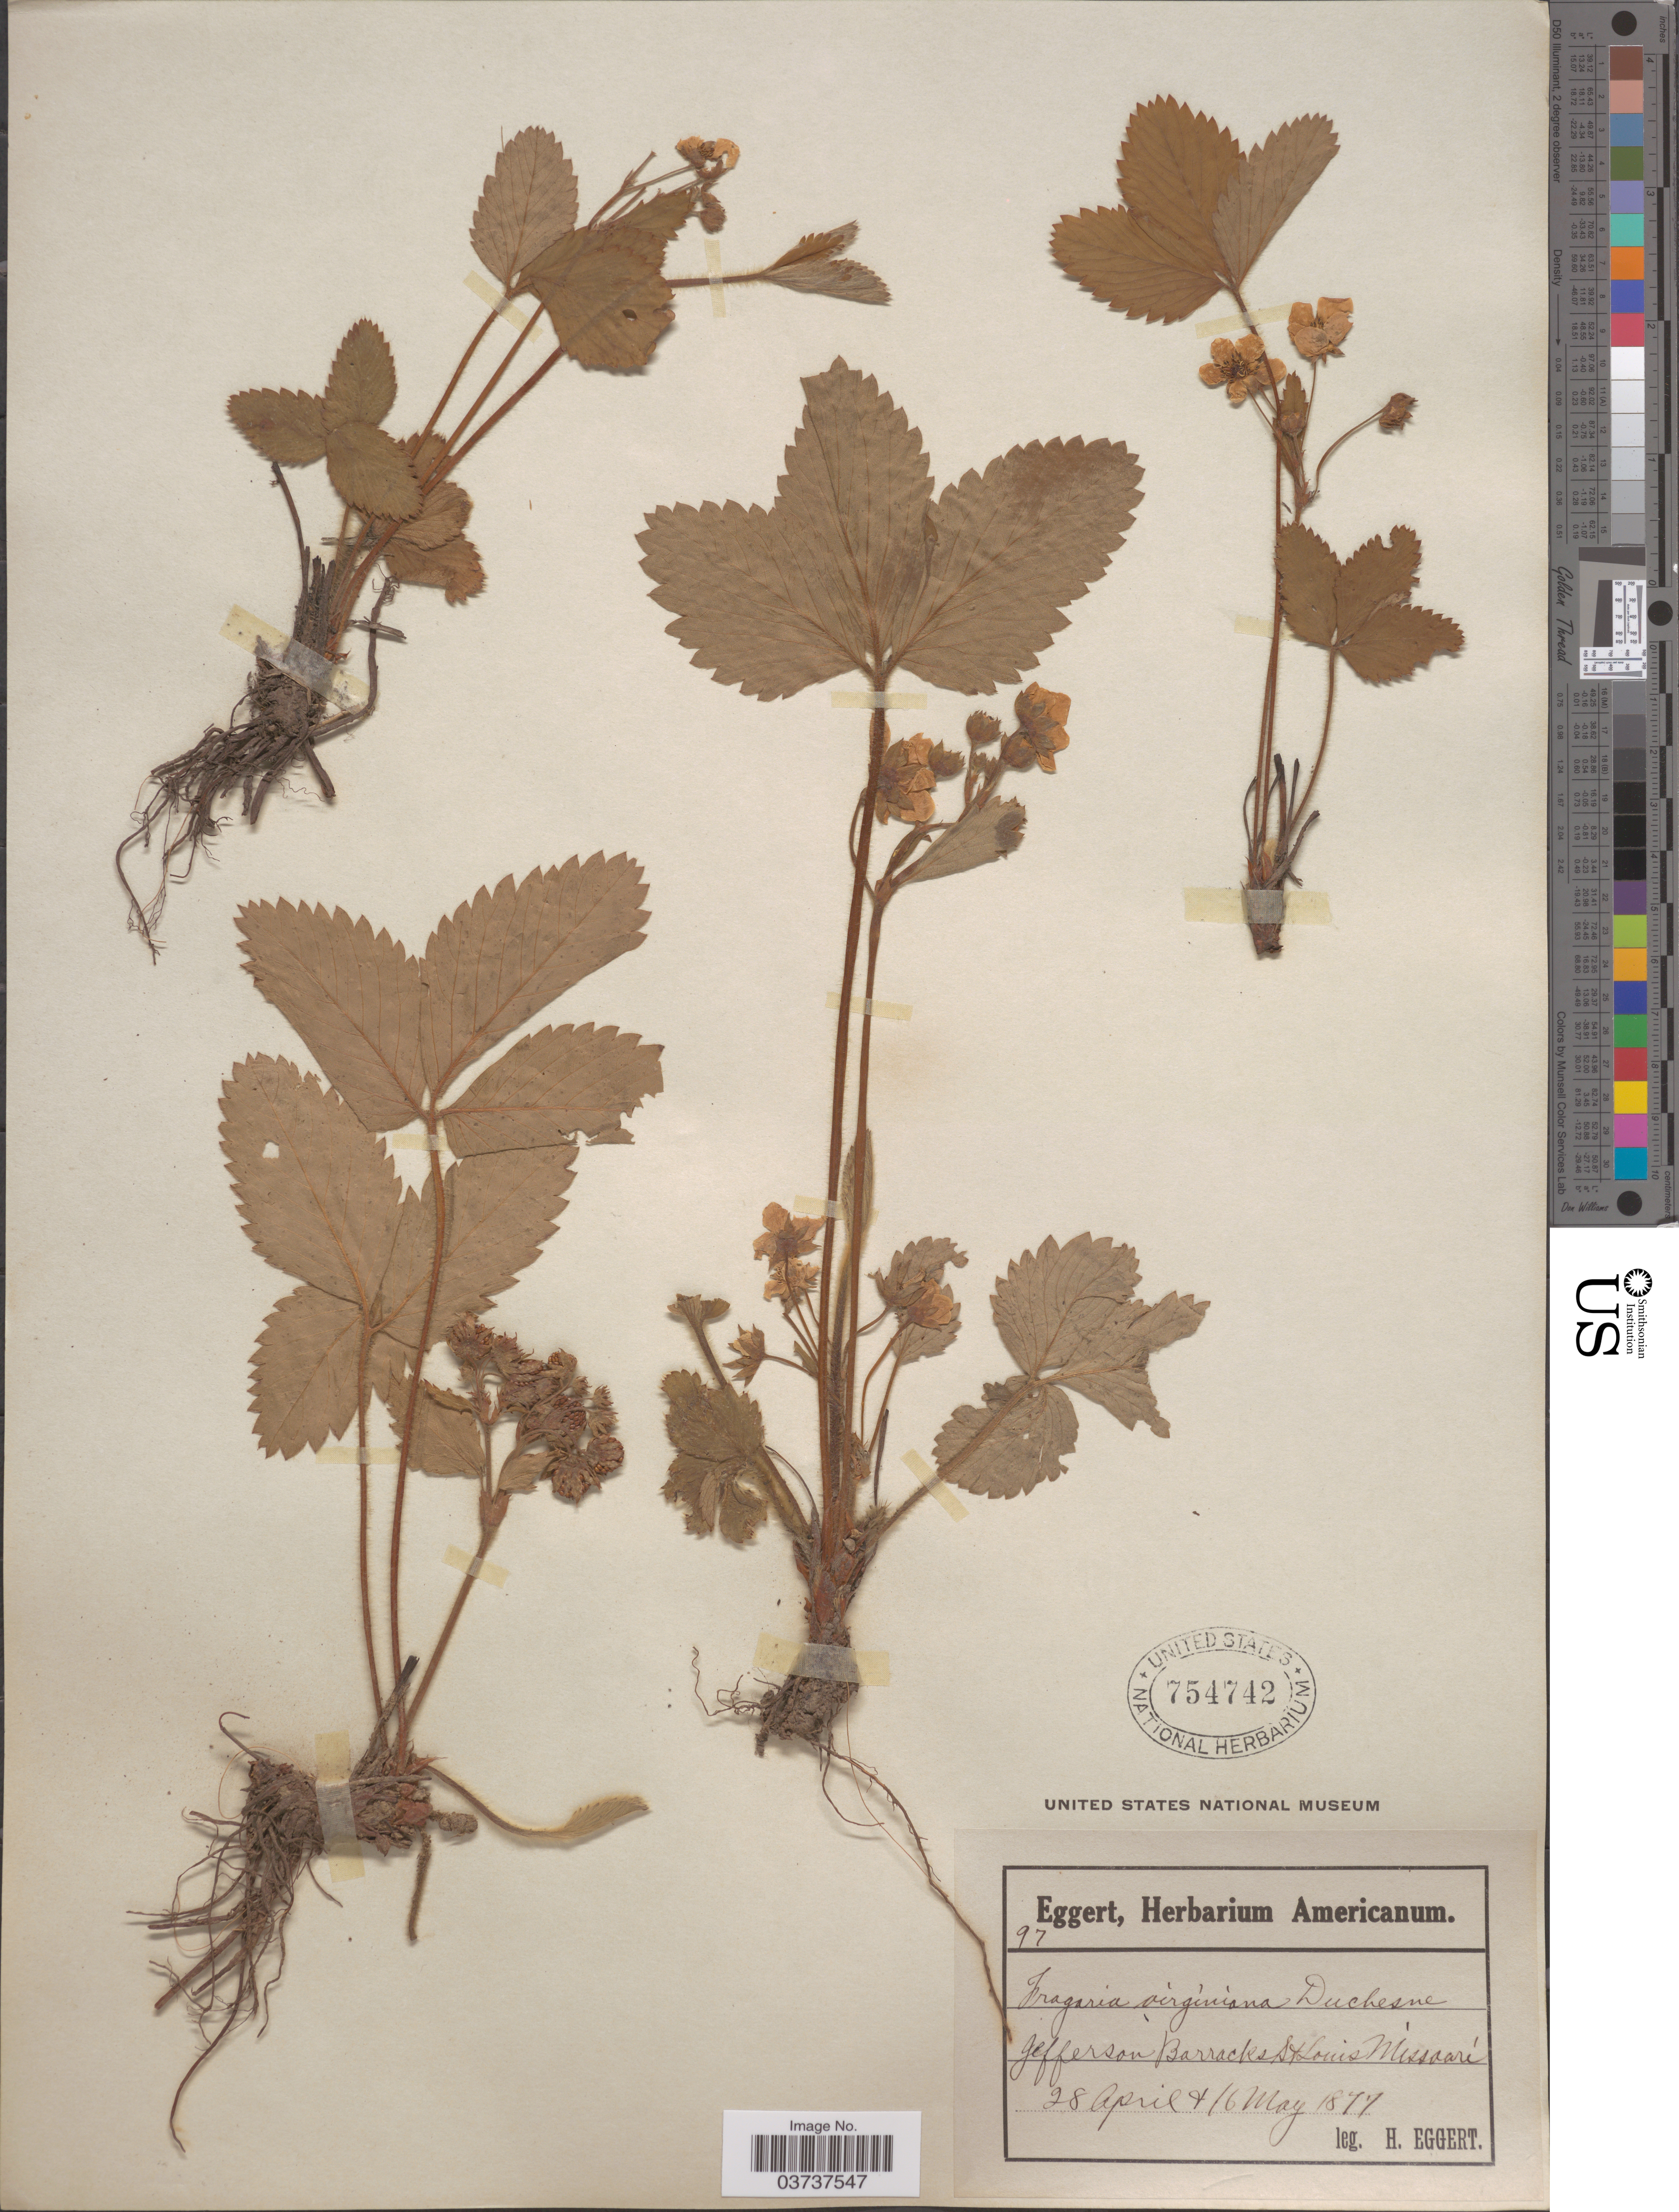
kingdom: Plantae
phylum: Tracheophyta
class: Magnoliopsida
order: Rosales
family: Rosaceae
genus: Fragaria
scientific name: Fragaria virginiana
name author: Mill.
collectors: H. Eggert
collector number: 97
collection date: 1877-04-28/1877-05-16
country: United States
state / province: Missouri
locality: Jefferson Barracks St. Louis.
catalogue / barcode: US 754742